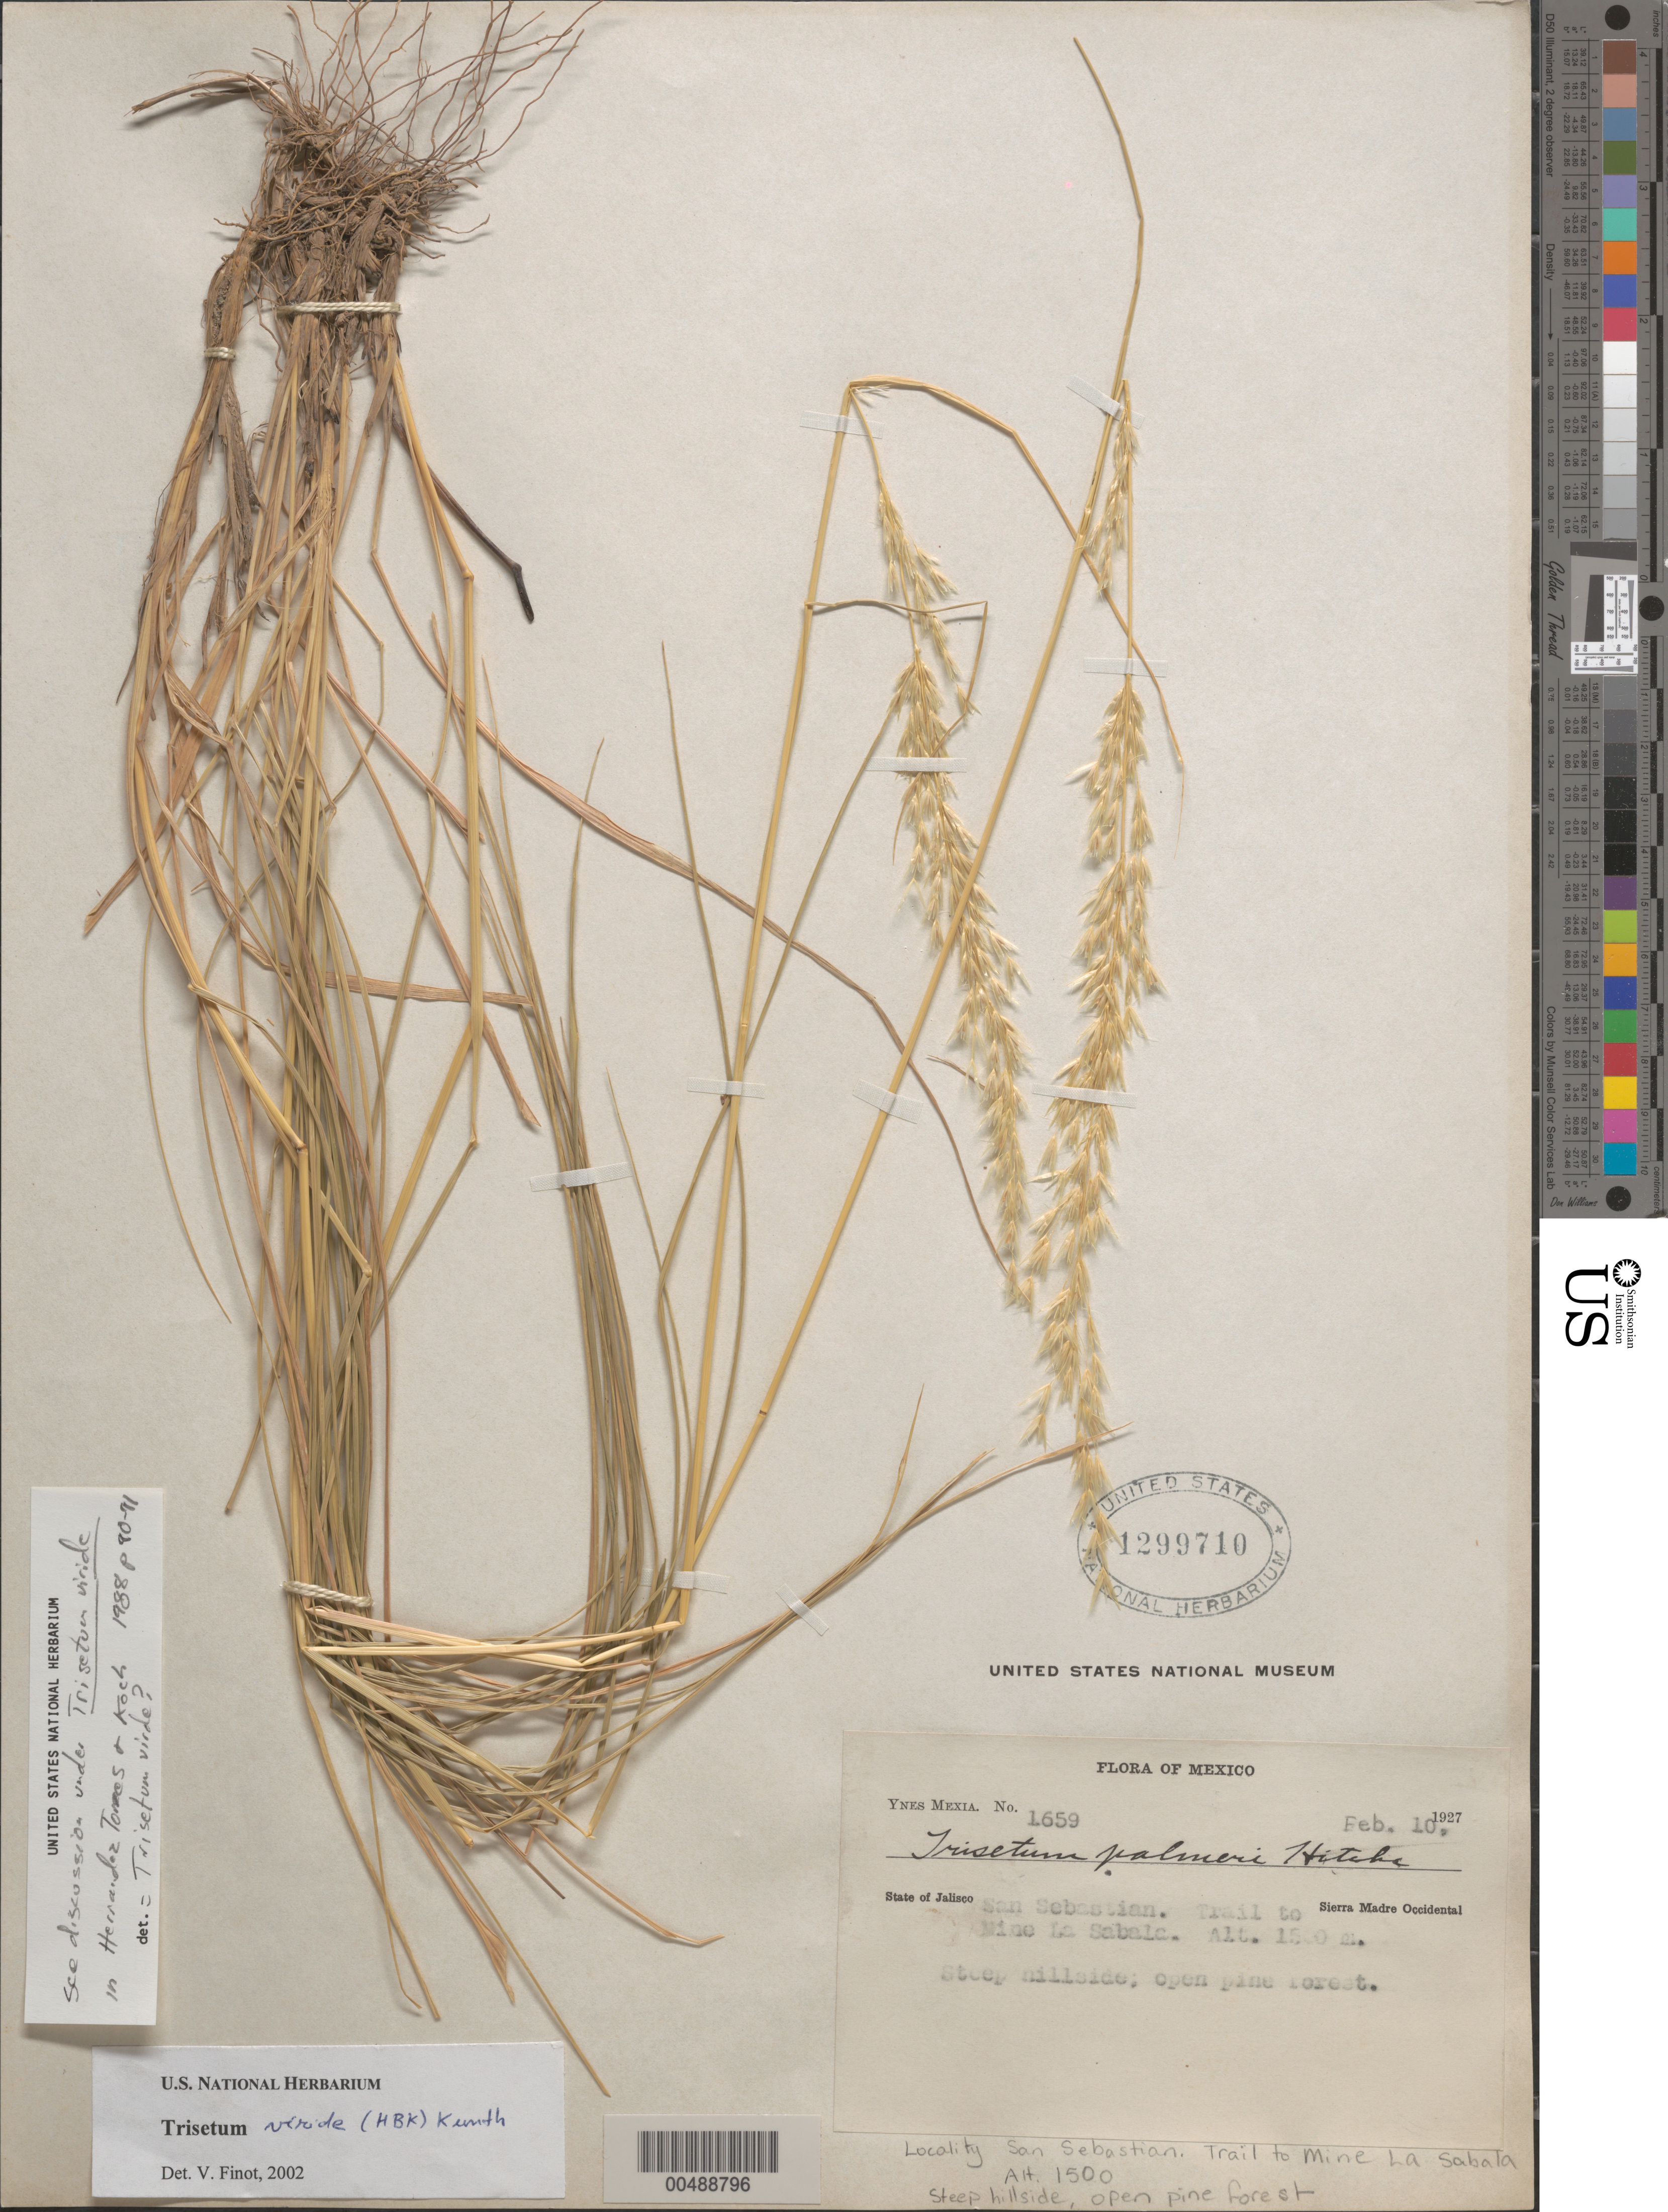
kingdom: Plantae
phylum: Tracheophyta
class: Liliopsida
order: Poales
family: Poaceae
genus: Trisetum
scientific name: Trisetum viride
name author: (Kunth) Kunth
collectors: Y. Mexia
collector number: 1659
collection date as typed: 10 Feb 1927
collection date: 1927-02-10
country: Mexico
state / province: Jalisco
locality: San Sebastian, trail to Mine La Sabala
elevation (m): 457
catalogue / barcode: US 1299710